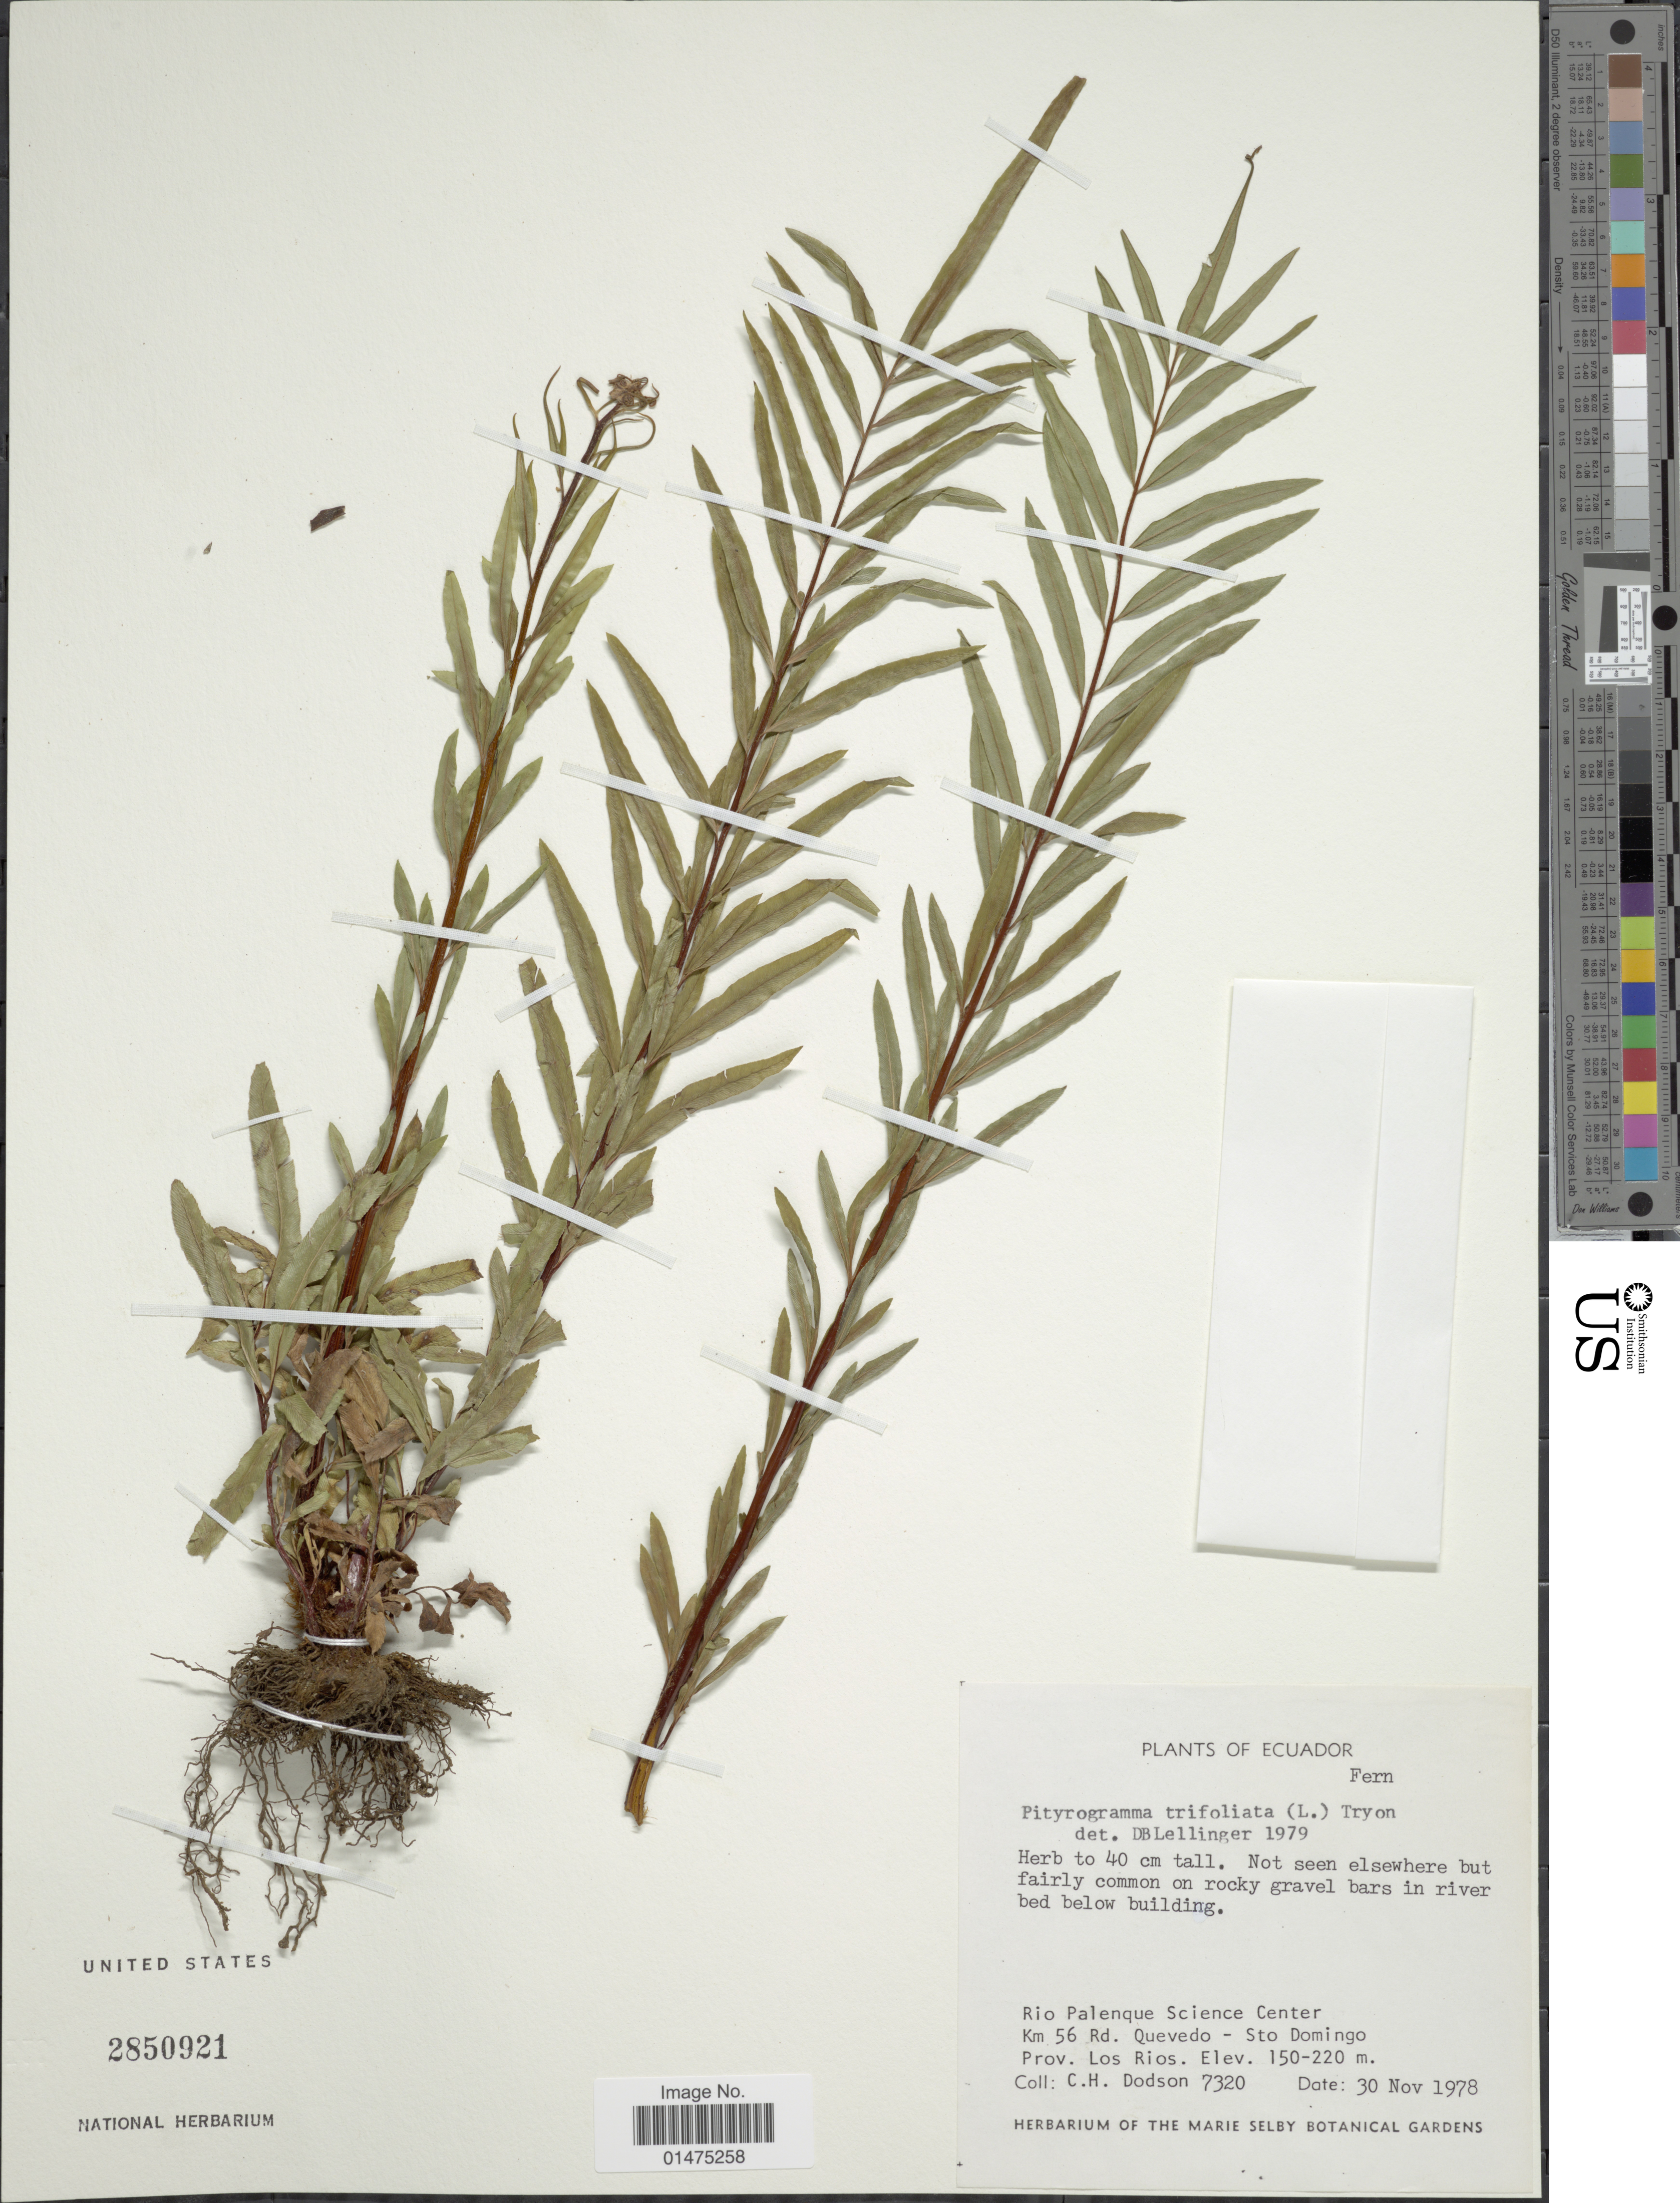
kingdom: Plantae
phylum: Tracheophyta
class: Polypodiopsida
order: Polypodiales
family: Pteridaceae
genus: Pityrogramma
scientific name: Pityrogramma trifoliata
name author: (L.) R.M. Tryon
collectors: C. H. Dodson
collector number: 7320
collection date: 1978-11-30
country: Ecuador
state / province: Los Ríos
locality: Rio Palenque Science Center, Km 56 Rd. Quevedo-Sto Domingo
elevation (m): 150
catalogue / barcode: US 2850921